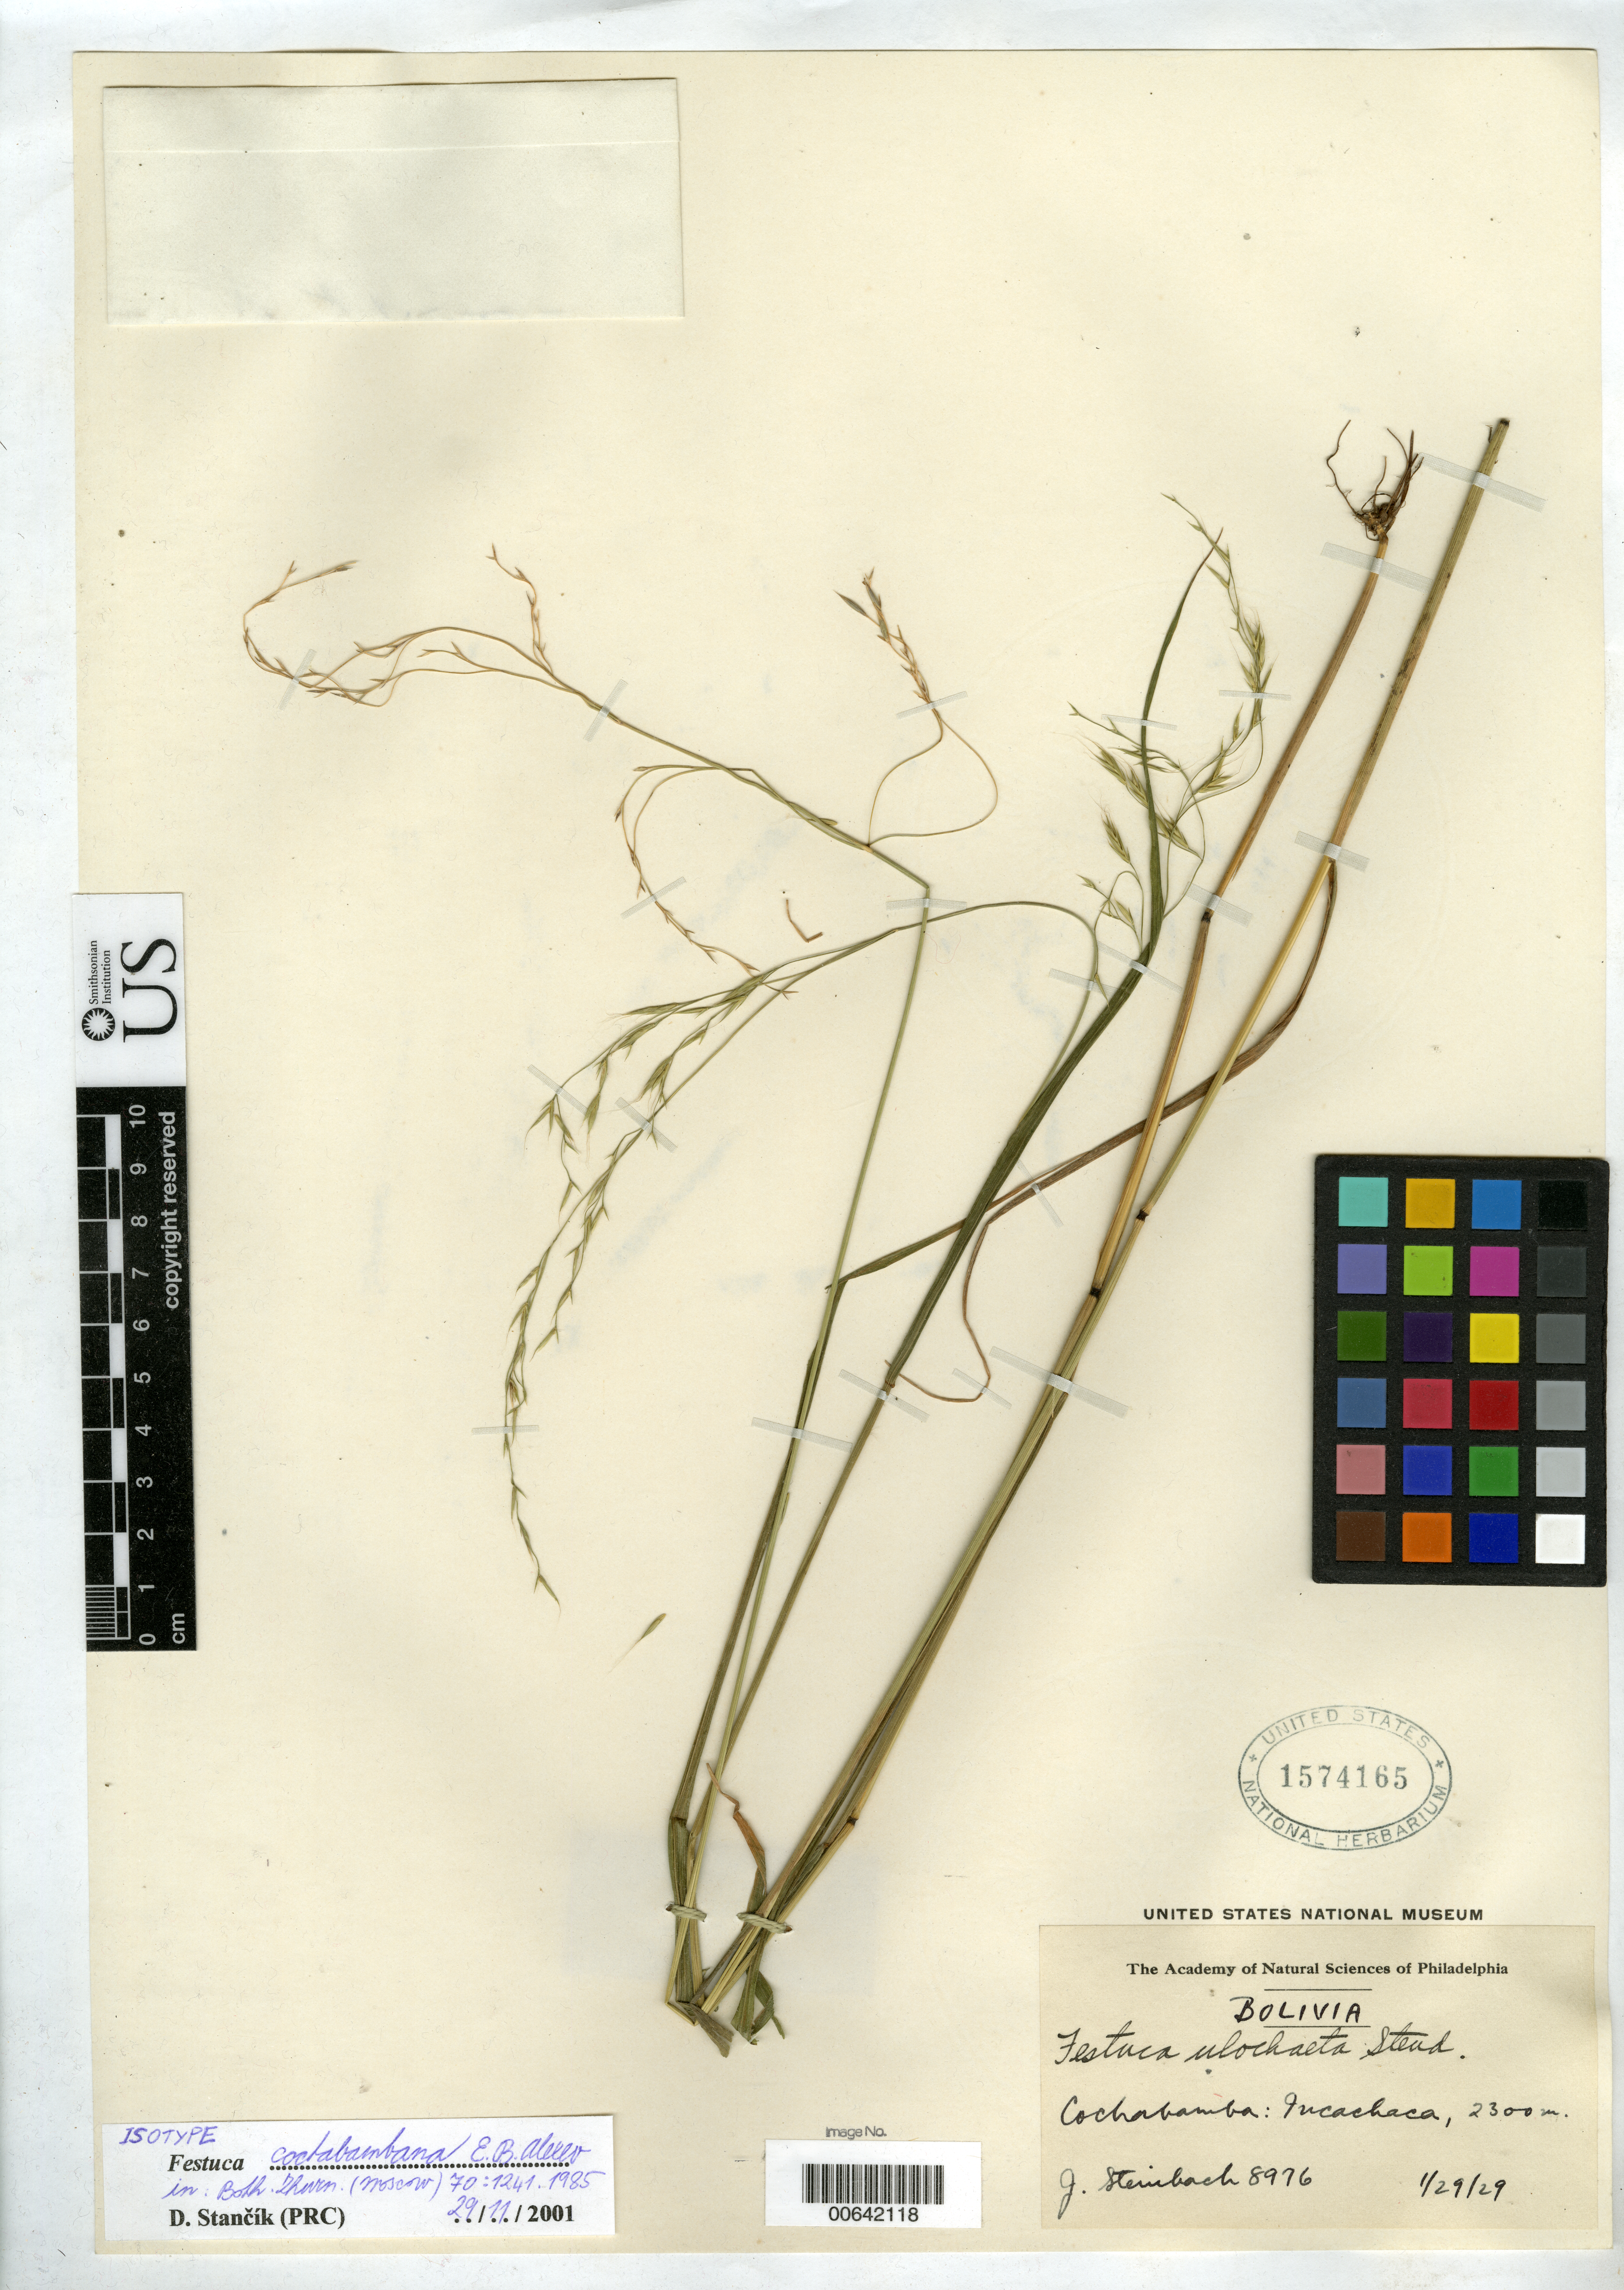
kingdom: Plantae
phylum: Tracheophyta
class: Liliopsida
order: Poales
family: Poaceae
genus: Festuca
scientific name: Festuca cochabambana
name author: E.B. Alexeev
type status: Isotype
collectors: G. Steinbach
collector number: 8976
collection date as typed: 29 Jan 1929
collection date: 1929-01-29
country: Bolivia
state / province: Cochabamba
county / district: Chaparé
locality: Incachaca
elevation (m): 2300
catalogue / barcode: US 1574165